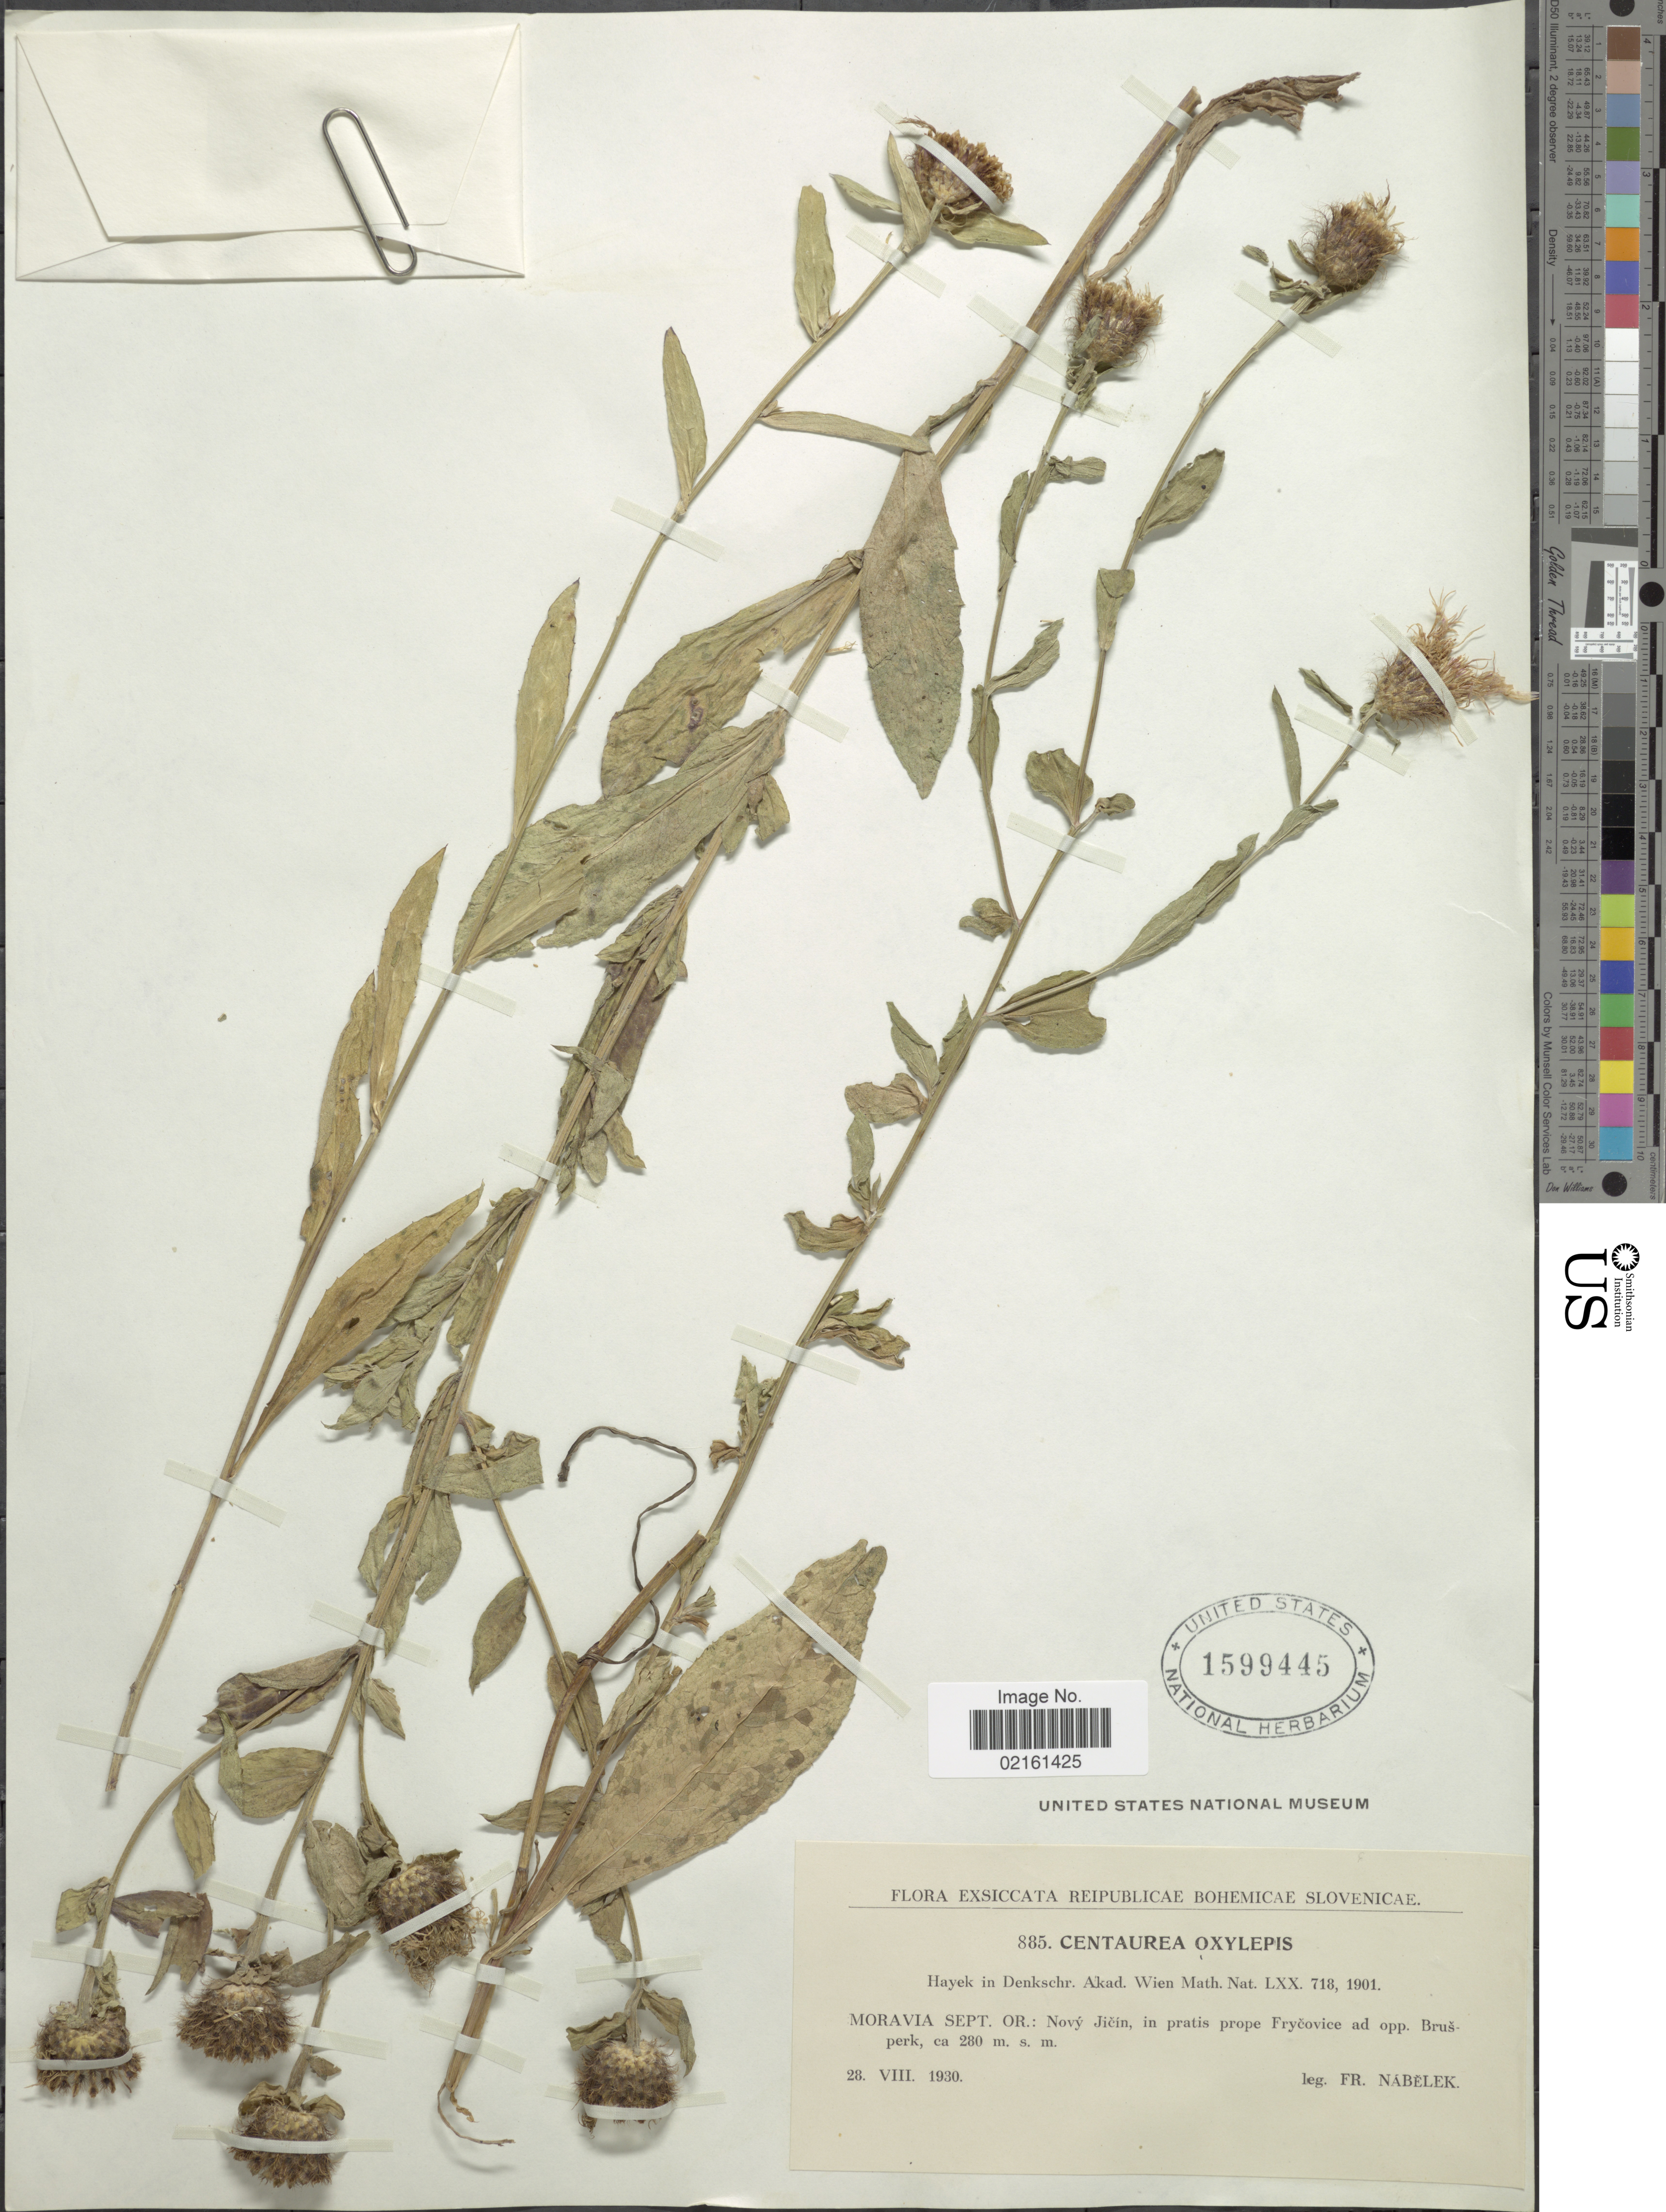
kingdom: Plantae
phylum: Tracheophyta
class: Magnoliopsida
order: Asterales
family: Asteraceae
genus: Centaurea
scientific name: Centaurea oxylepis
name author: (Wimm. & Grab.) Hayek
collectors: -. Nabelek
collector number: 885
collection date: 1930-08-28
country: Slovenia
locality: Reipublicae Bohemicae Slovenicae, Moravia Sept. Or., Novy Jicin, prope Frycovice ad opp. Brusperk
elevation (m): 280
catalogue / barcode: US 1599445